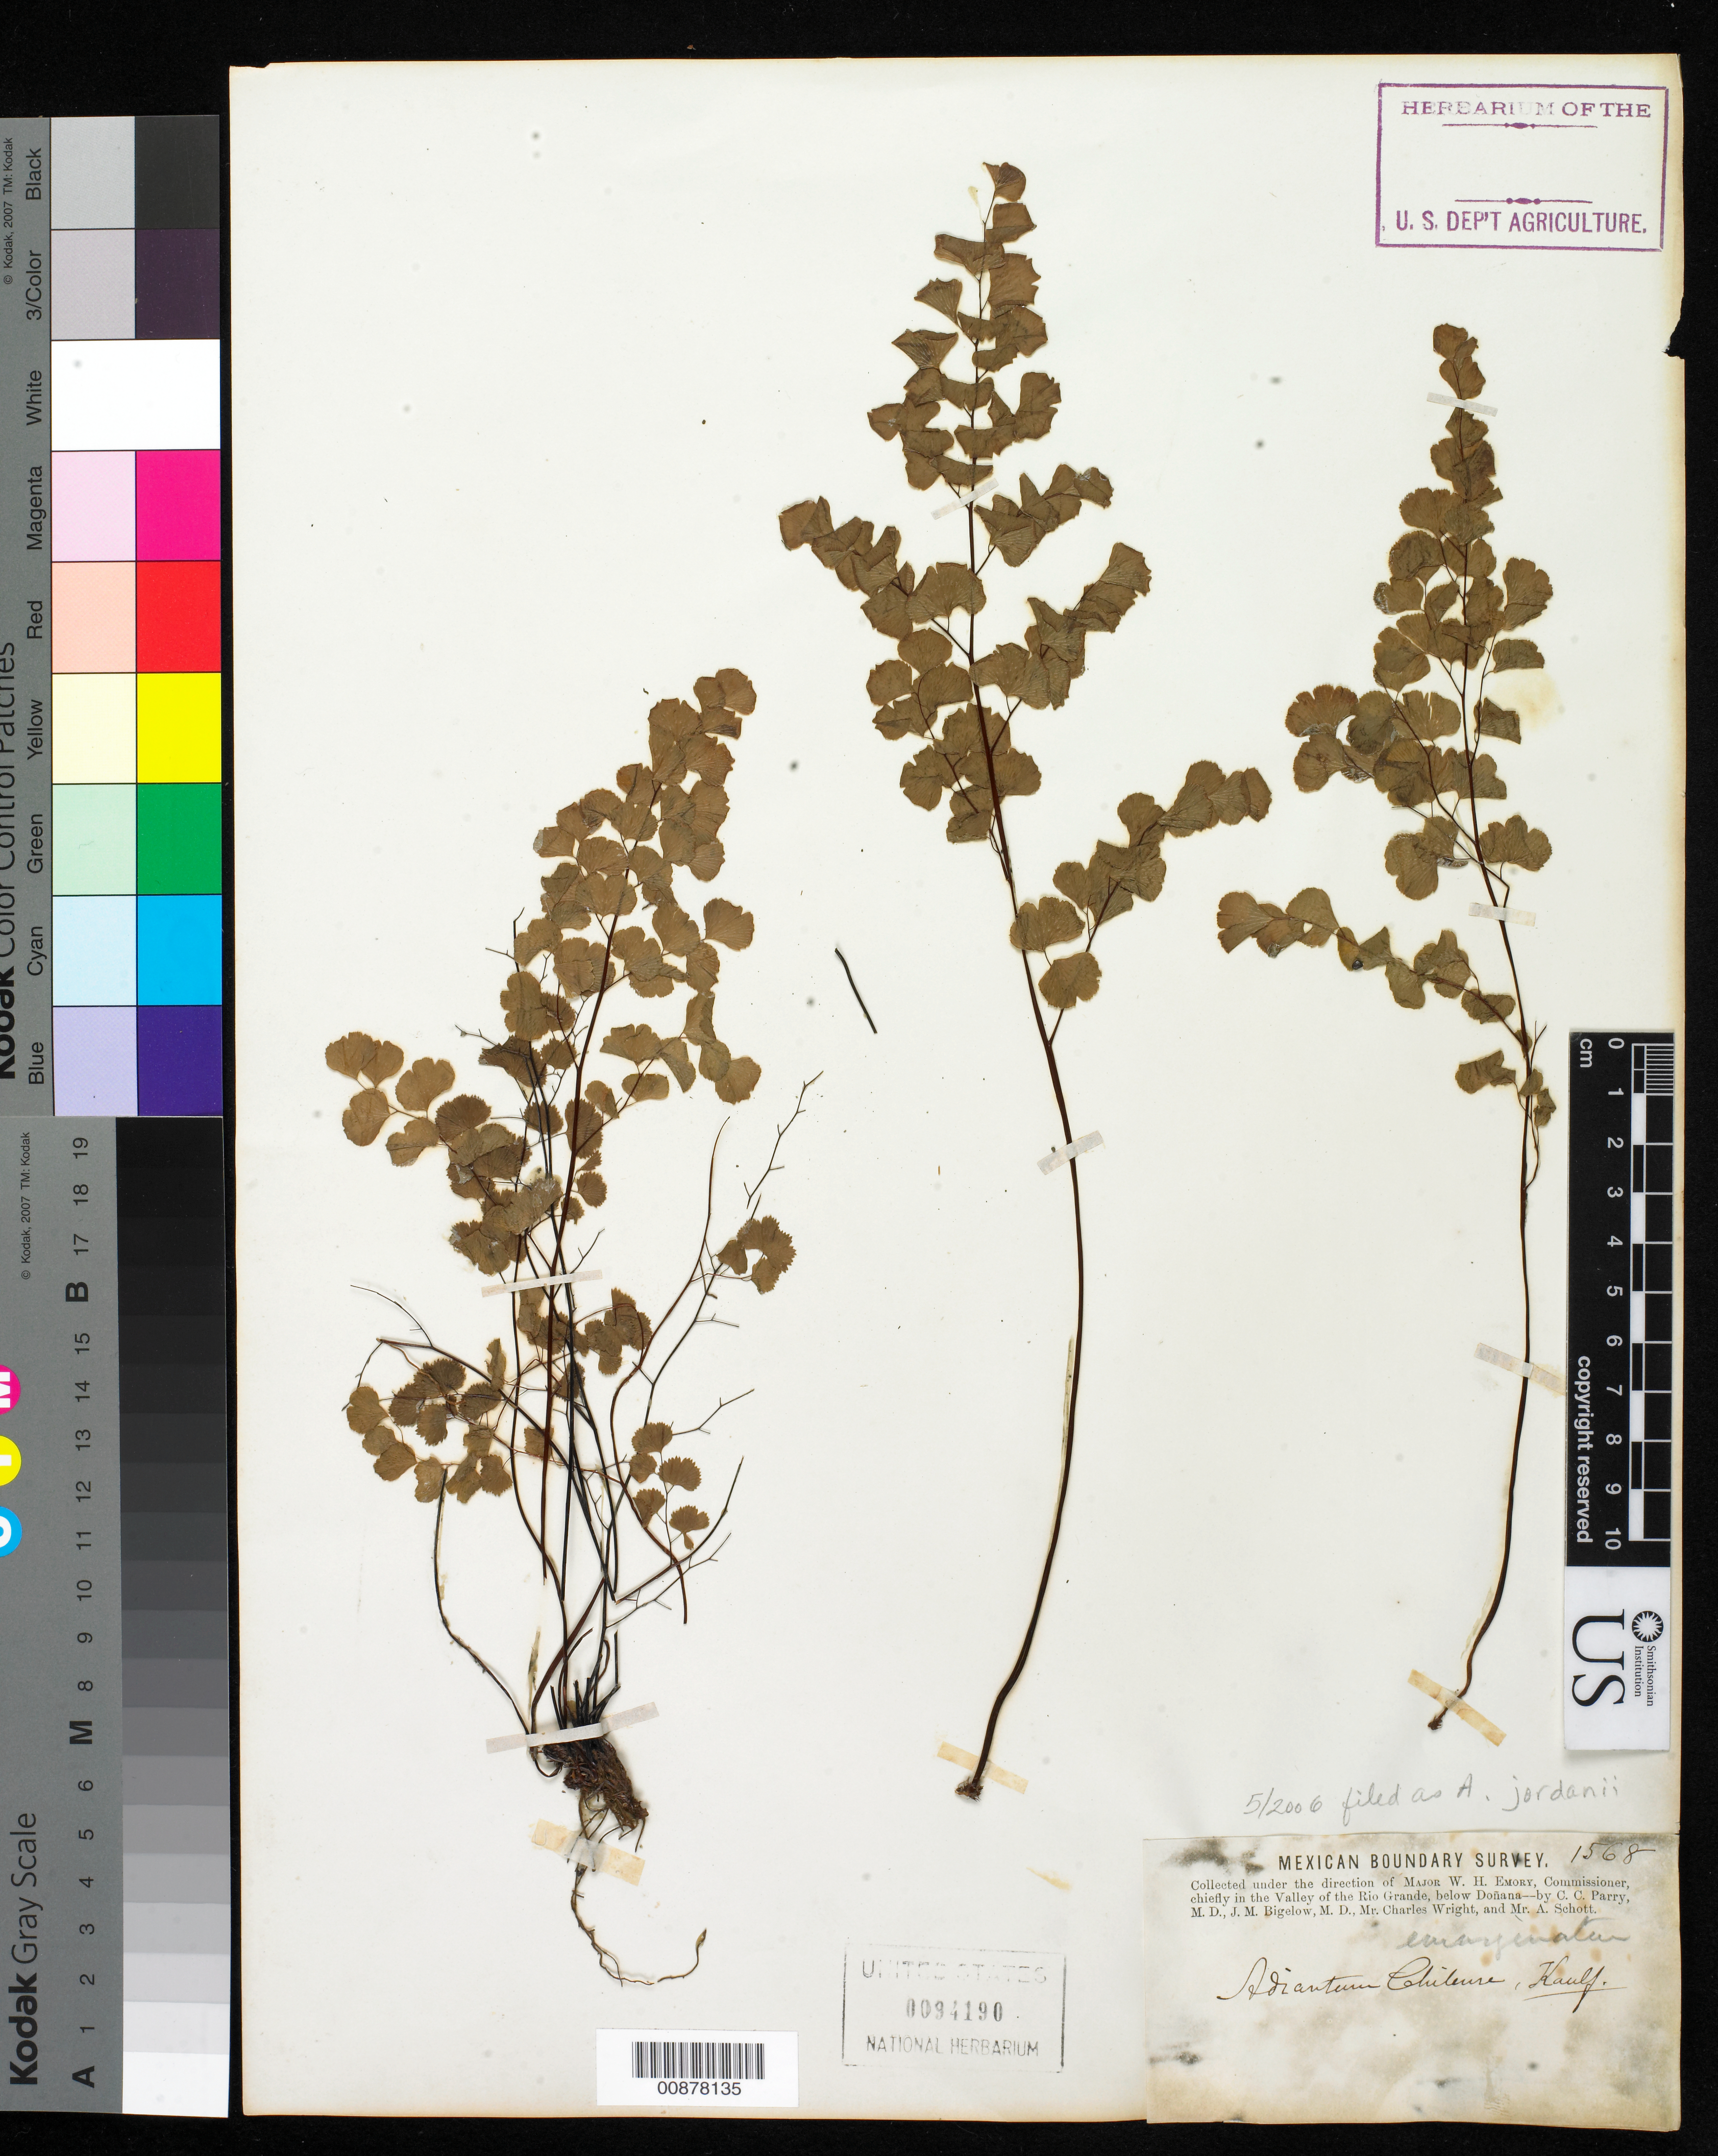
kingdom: Plantae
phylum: Tracheophyta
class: Polypodiopsida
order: Polypodiales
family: Pteridaceae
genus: Adiantum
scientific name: Adiantum jordanii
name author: C.H. Mull.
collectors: C. C. Parry, J. M. Bigelow, C. Wright & A. C. V. Schott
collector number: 1568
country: United States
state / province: New Mexico / Texas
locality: Valley of the Rio Grande, below Doñana.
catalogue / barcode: US 94190